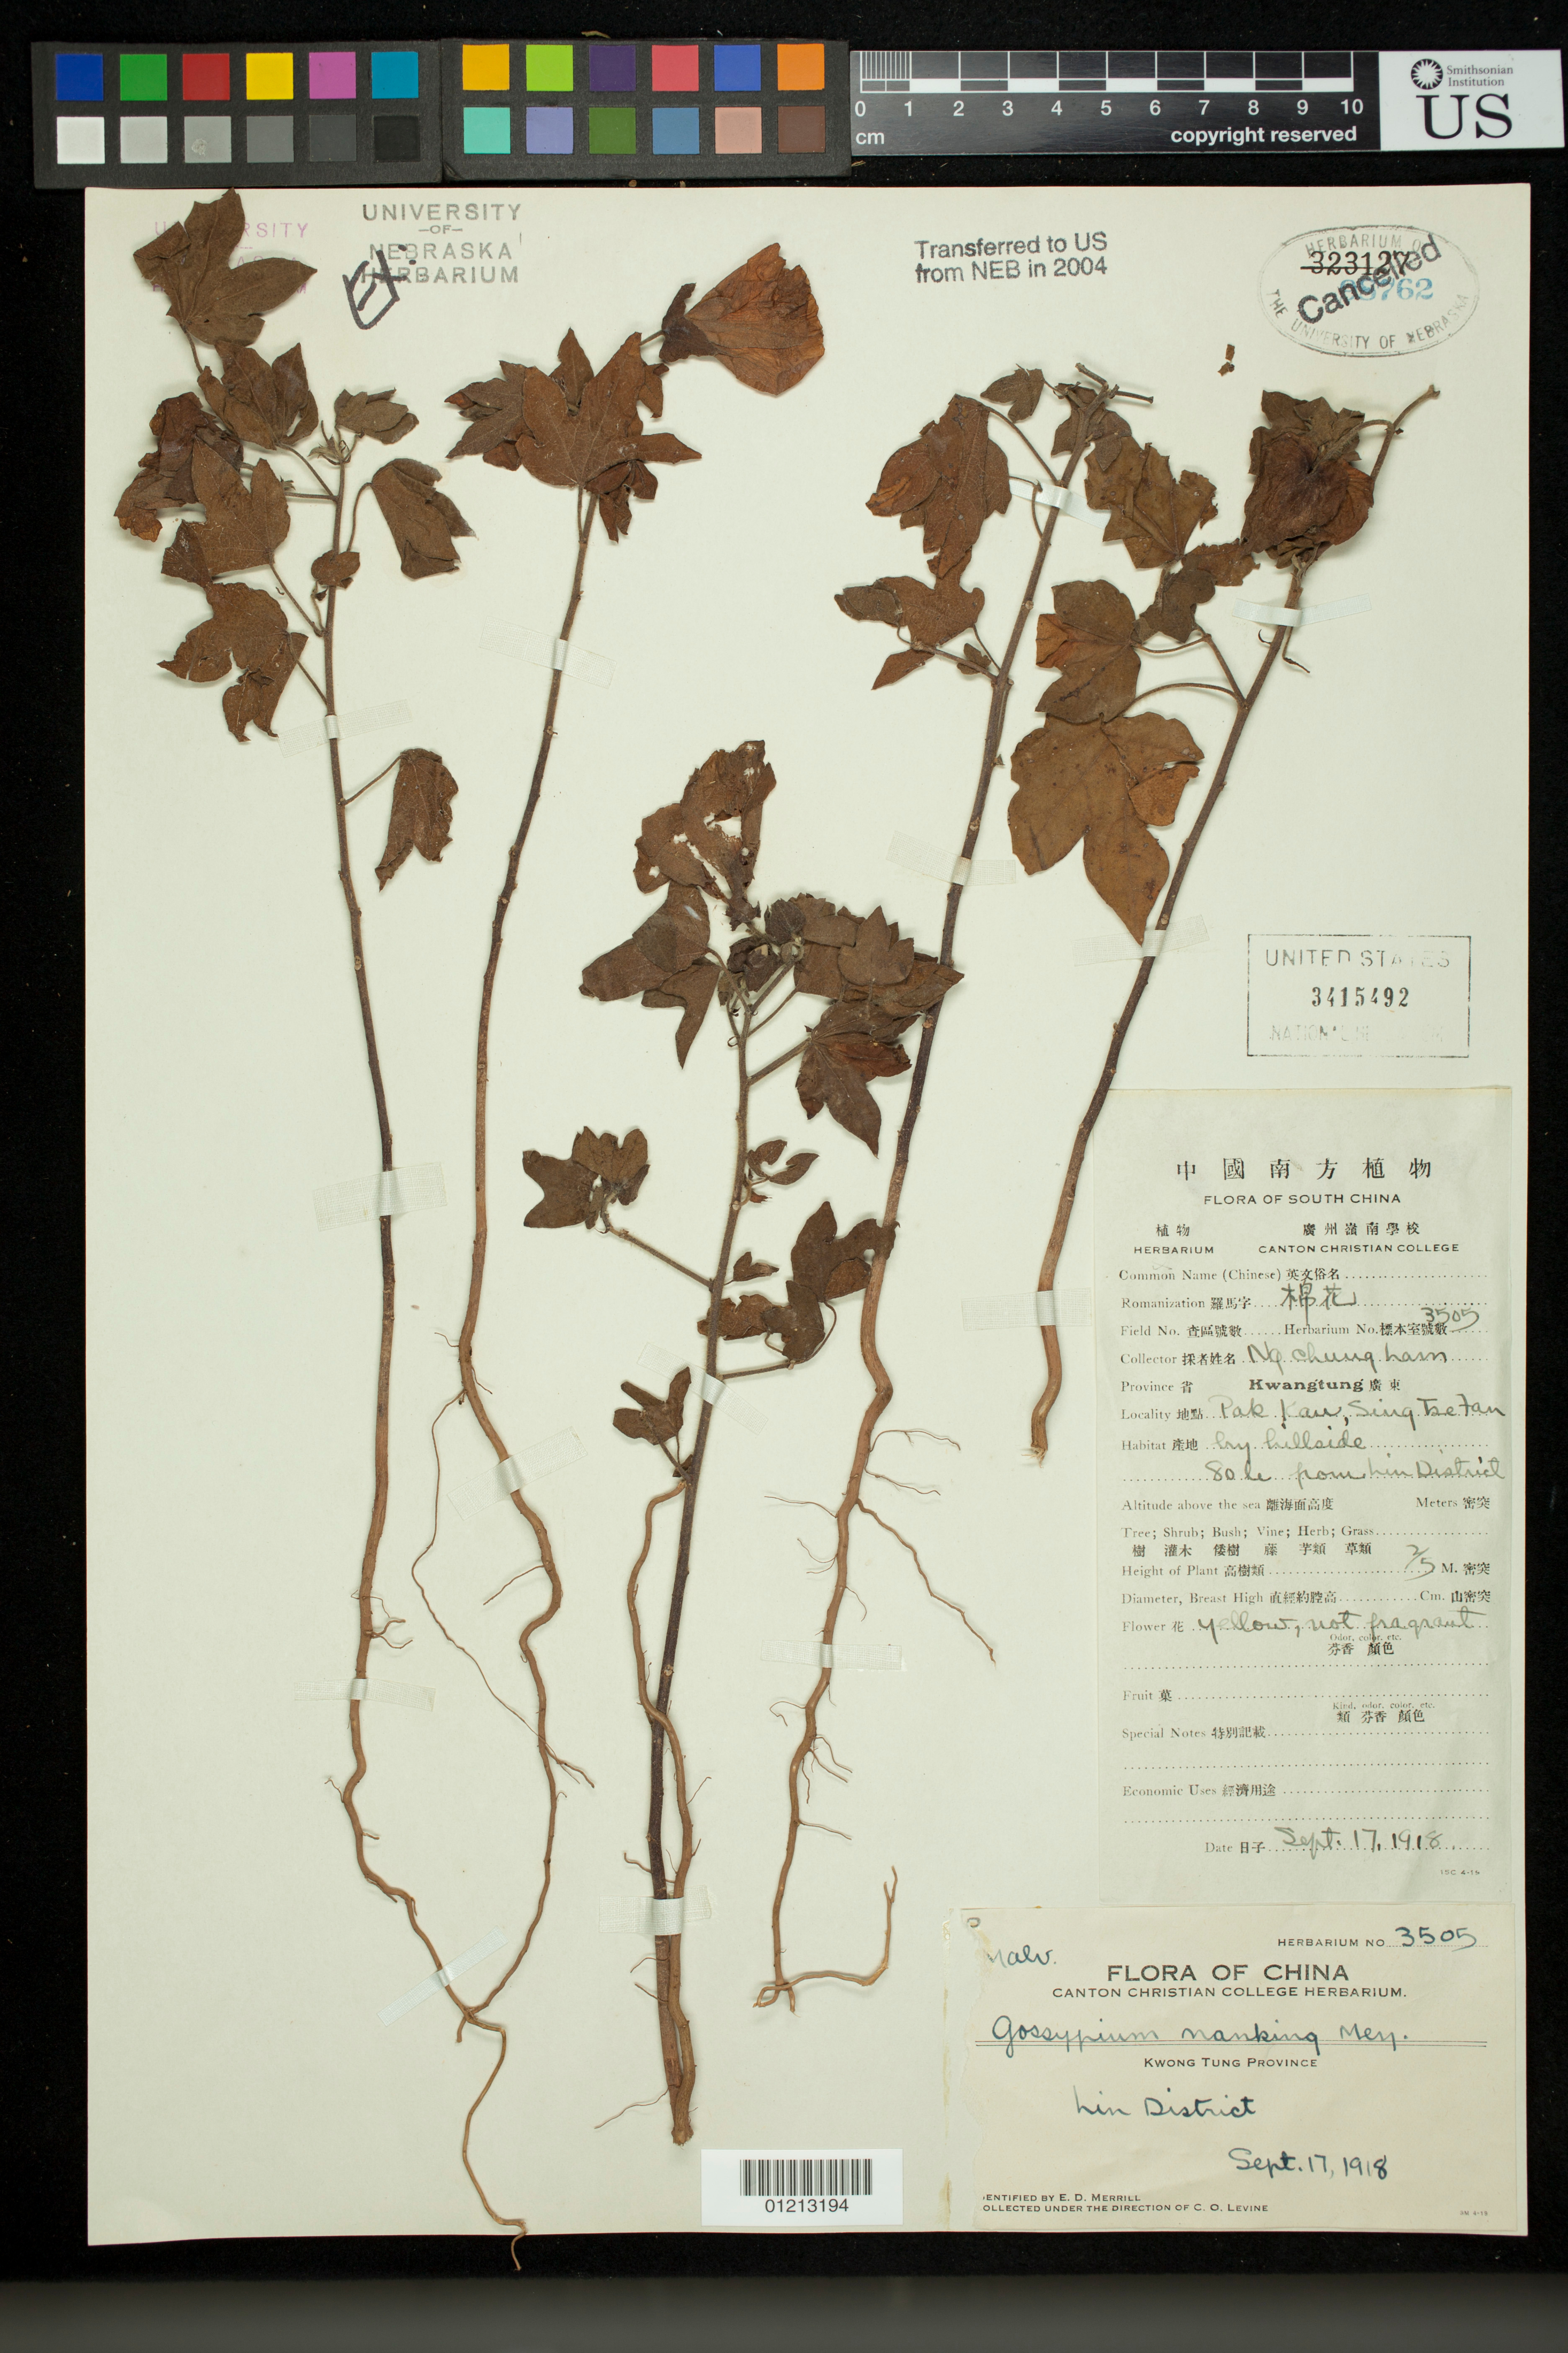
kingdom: Plantae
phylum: Tracheophyta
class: Magnoliopsida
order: Malvales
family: Malvaceae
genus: Gossypium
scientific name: Gossypium nanking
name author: Meyen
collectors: E. D. Merrill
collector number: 3505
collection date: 1918-09-17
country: China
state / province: Guangdong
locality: Pak Kau sing Tsetan. By hillside 80 li from Lin District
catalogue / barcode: US 3415492